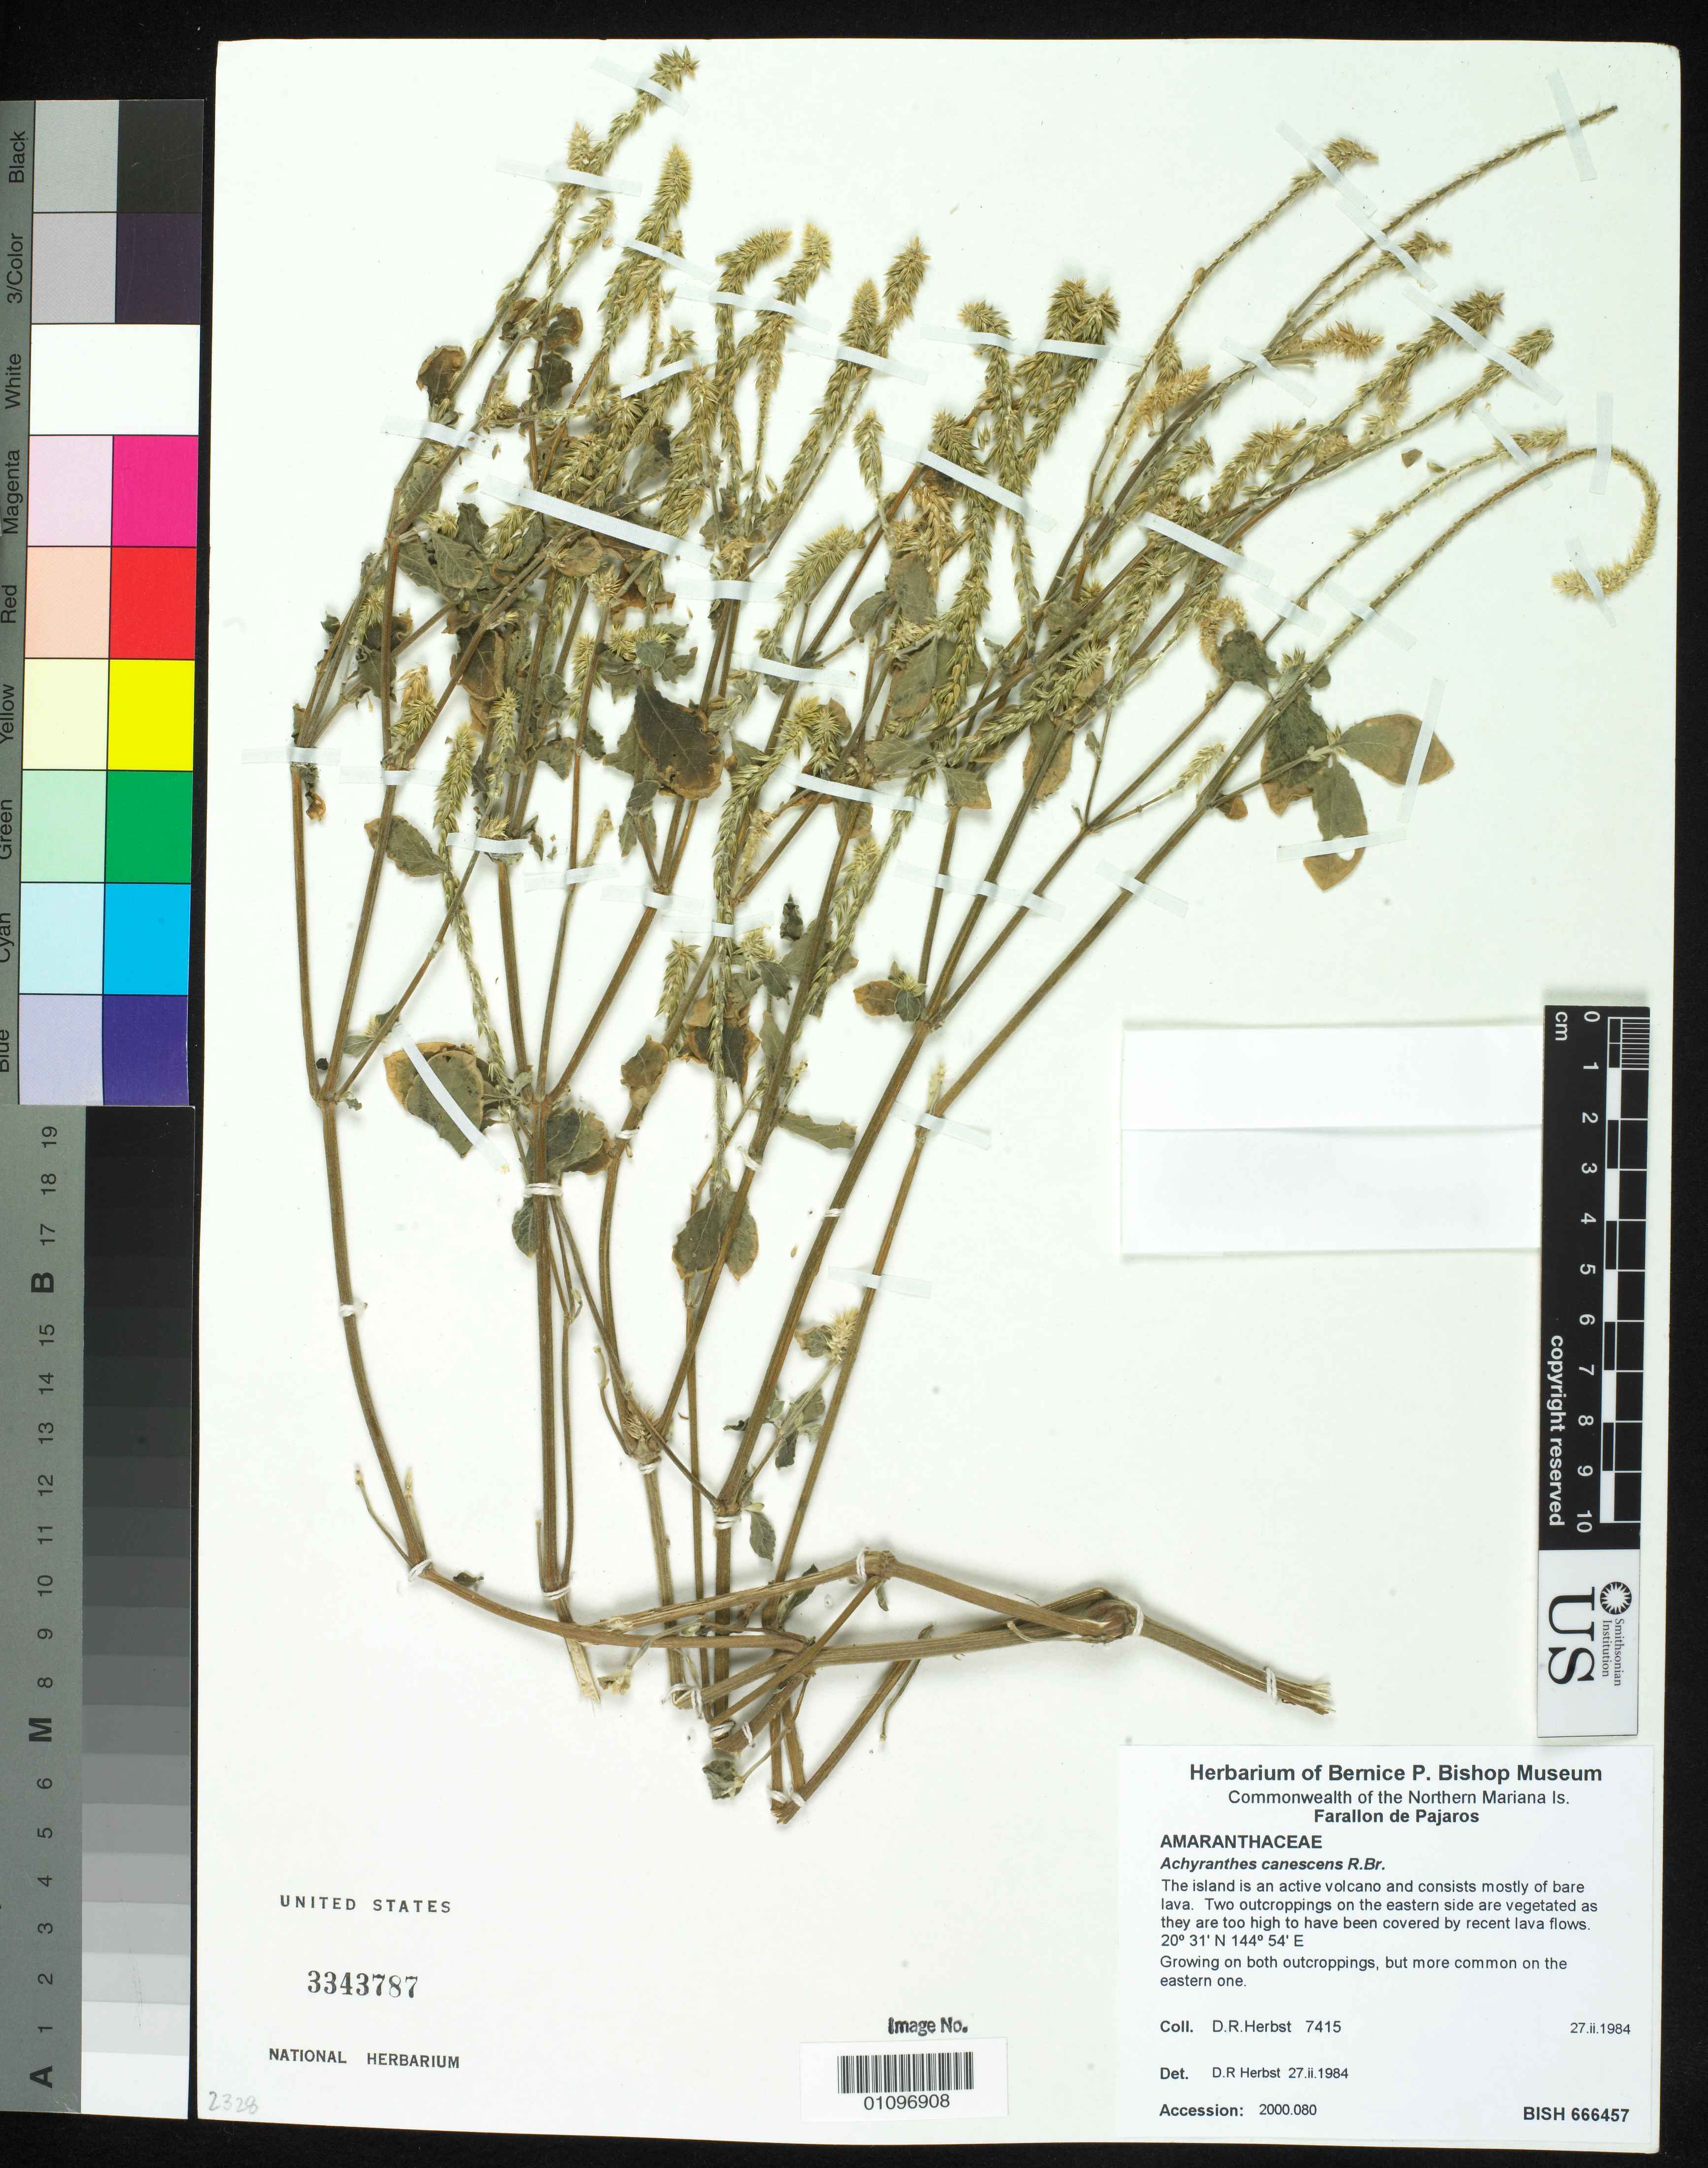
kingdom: Plantae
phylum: Tracheophyta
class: Magnoliopsida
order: Caryophyllales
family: Amaranthaceae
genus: Achyranthes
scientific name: Achyranthes aspera var. velutina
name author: (Hook. & Arn.) C. C. Towns.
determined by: Wagner, W. L., (BOT), Smithsonian Institution - National Museum of Natural History (UNITED STATES)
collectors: D. R. Herbst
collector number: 7415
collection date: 1984-02-27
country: Northern Mariana Islands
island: Farallon de Pajaros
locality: Two outcroppings on the eastern side are vegetated as they are to high to have been covered by recent lava flows. Growing on both outcroppings, but more common on the eastern one.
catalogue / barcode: US 3343787